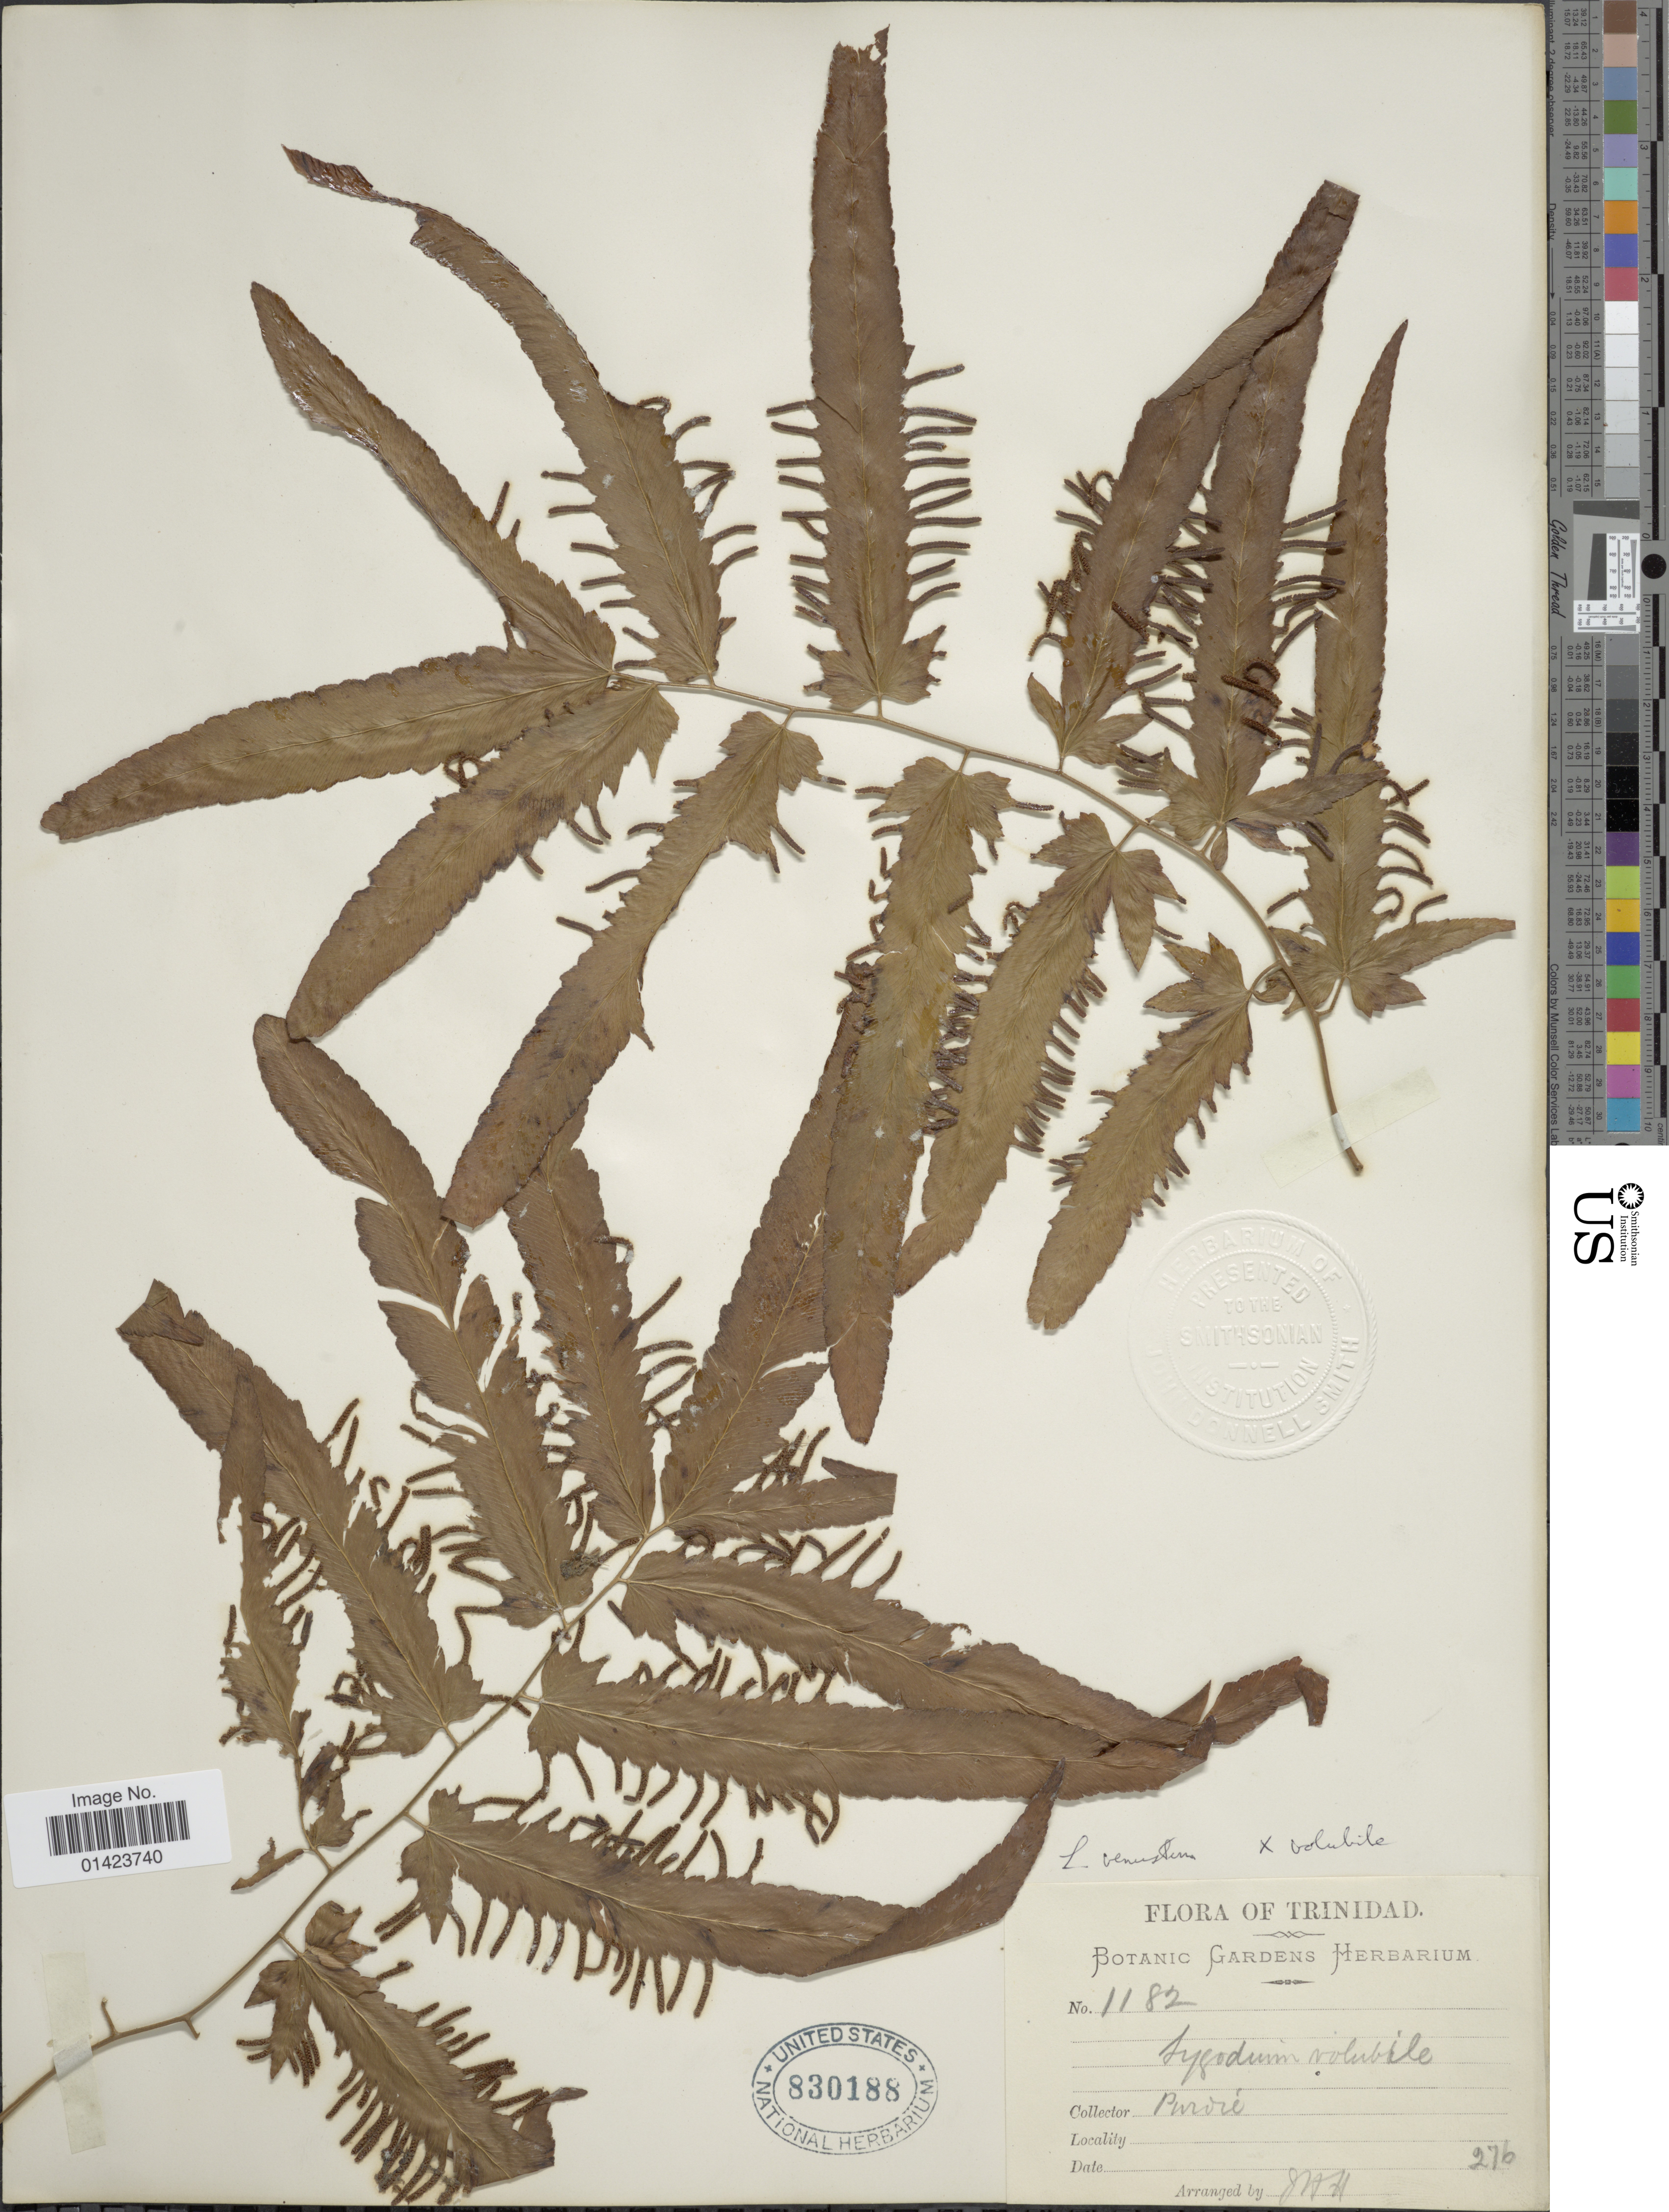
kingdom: Plantae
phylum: Tracheophyta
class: Polypodiopsida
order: Schizaeales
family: Lygodiaceae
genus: Lygodium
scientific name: Lygodium volubile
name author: Sw.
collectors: Purore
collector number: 1182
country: Trinidad and Tobago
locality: Trinidad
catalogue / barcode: US 830188